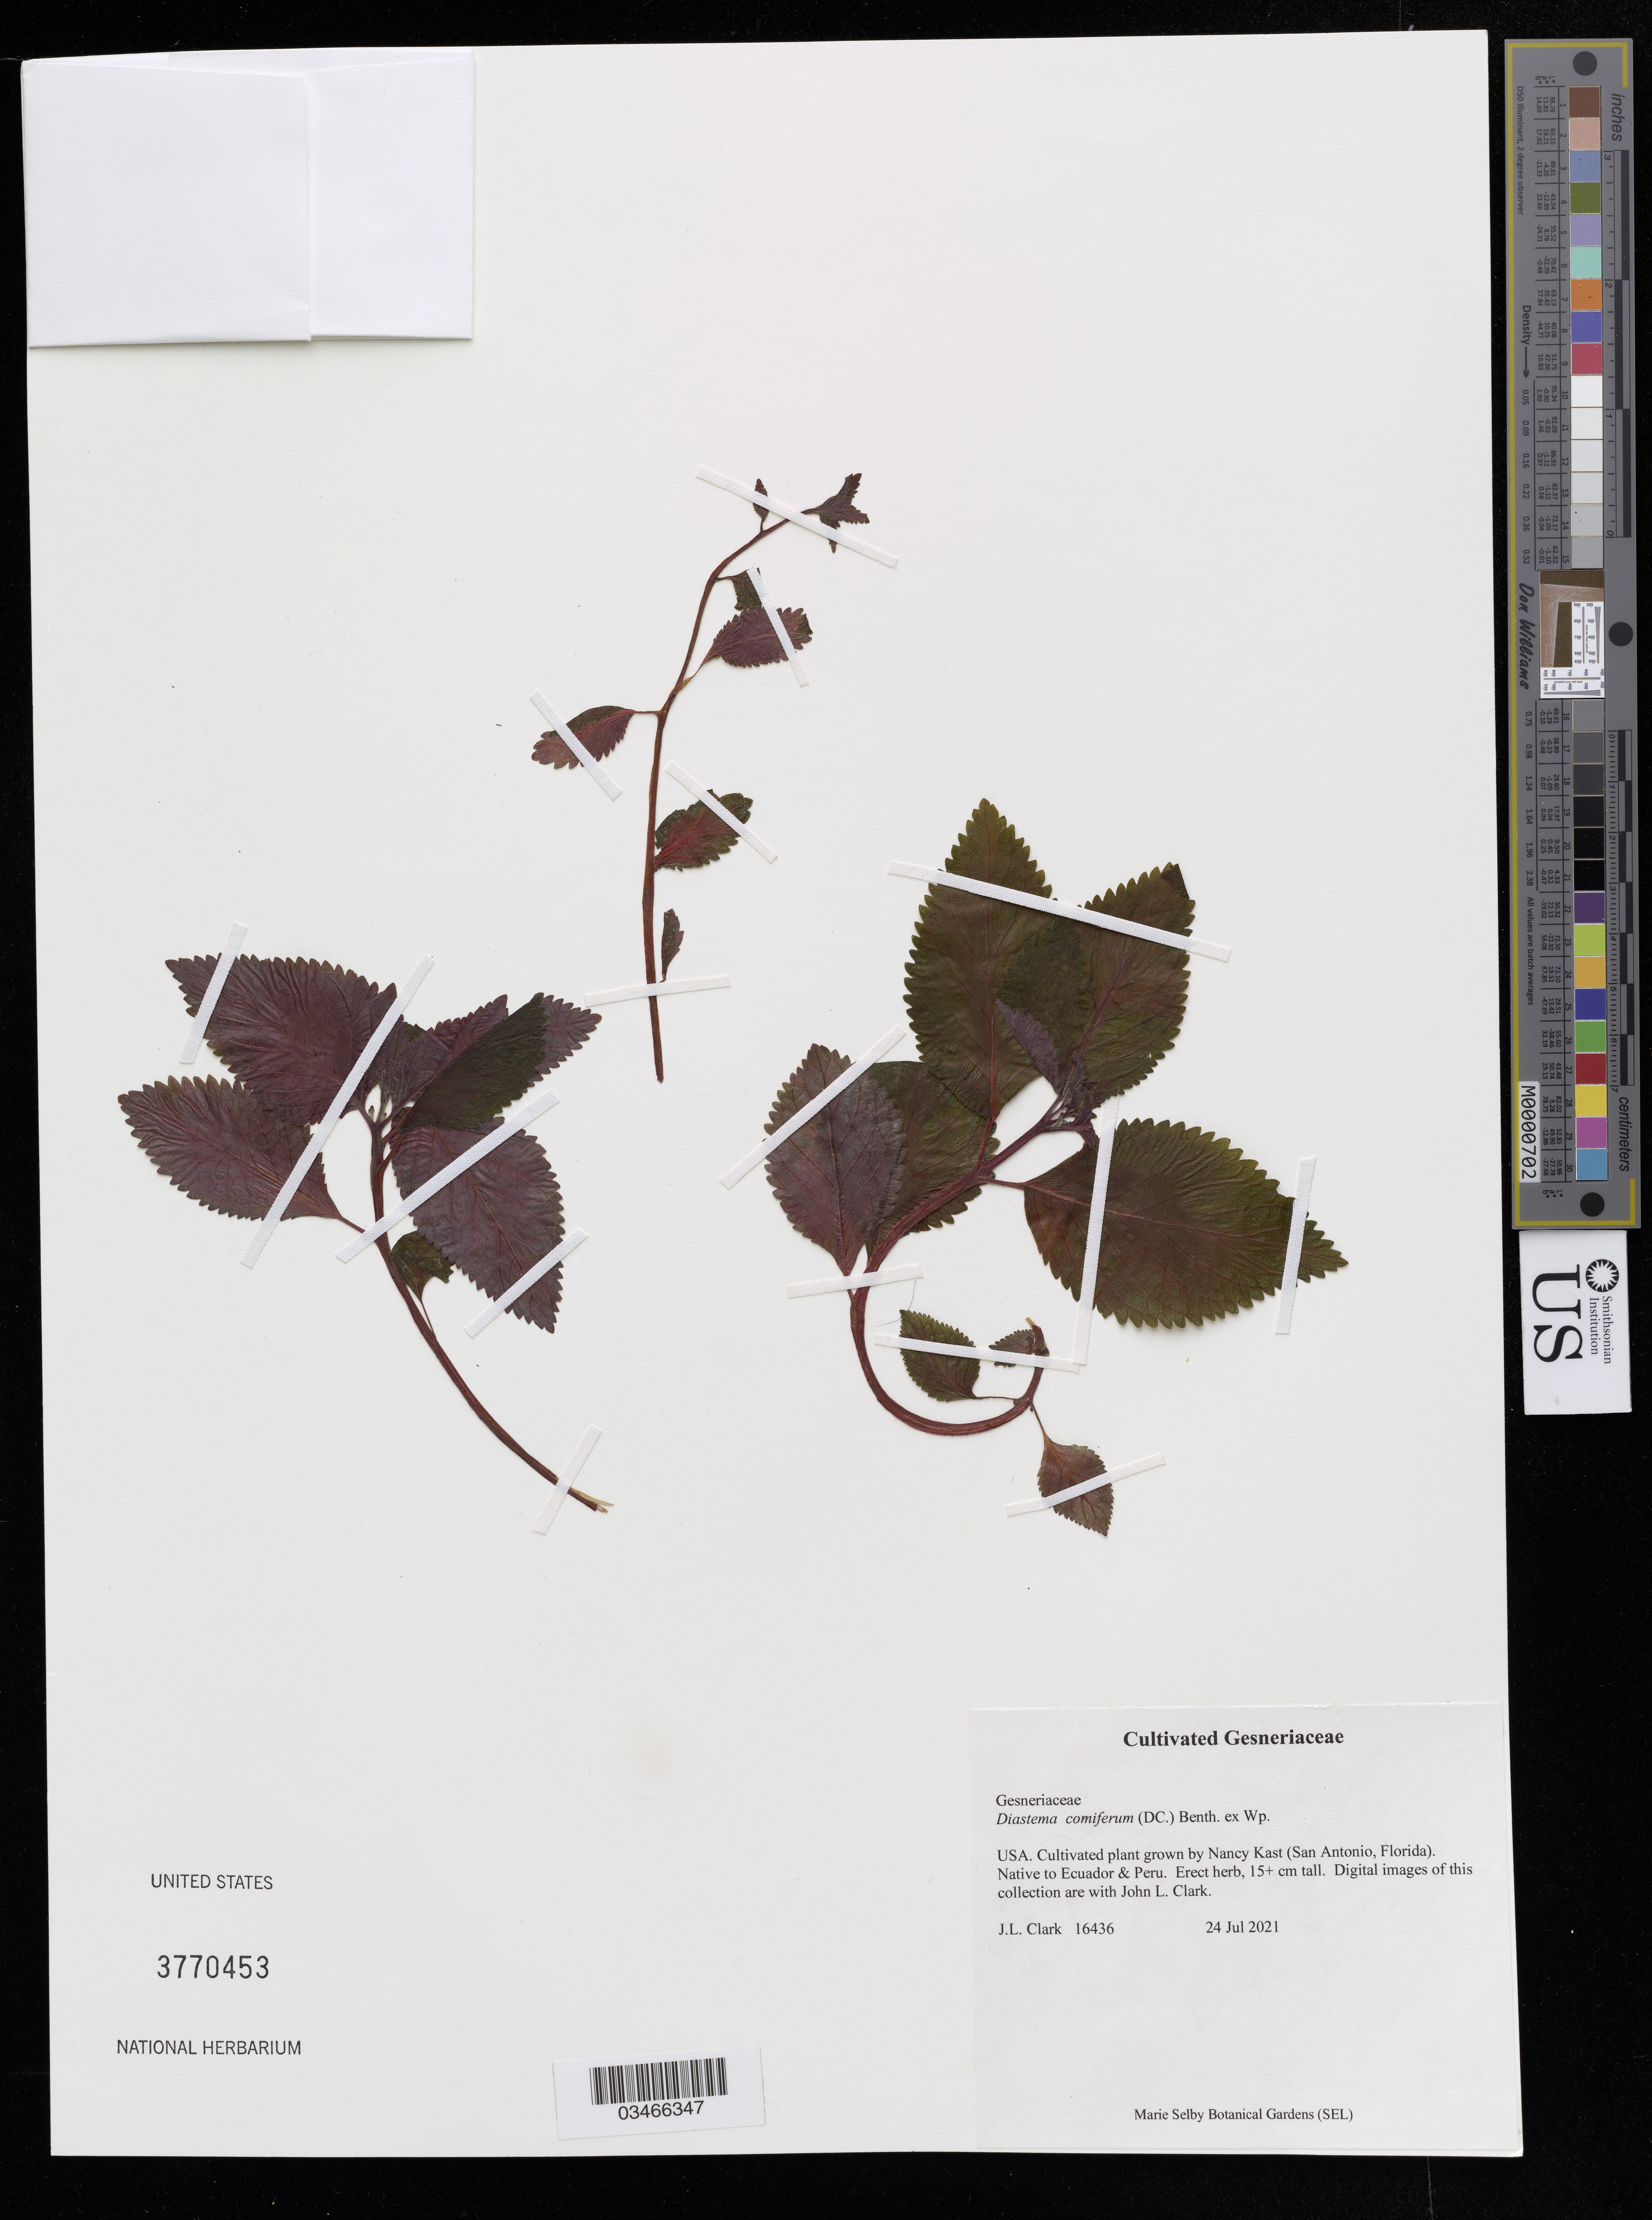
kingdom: Plantae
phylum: Tracheophyta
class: Magnoliopsida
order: Lamiales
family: Gesneriaceae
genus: Diastema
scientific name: Diastema comiferum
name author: (DC.) Benth. ex Walp.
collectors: J. Clark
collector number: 16436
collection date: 2021-07-24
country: United States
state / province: Florida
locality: San Antonio.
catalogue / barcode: US 3770453